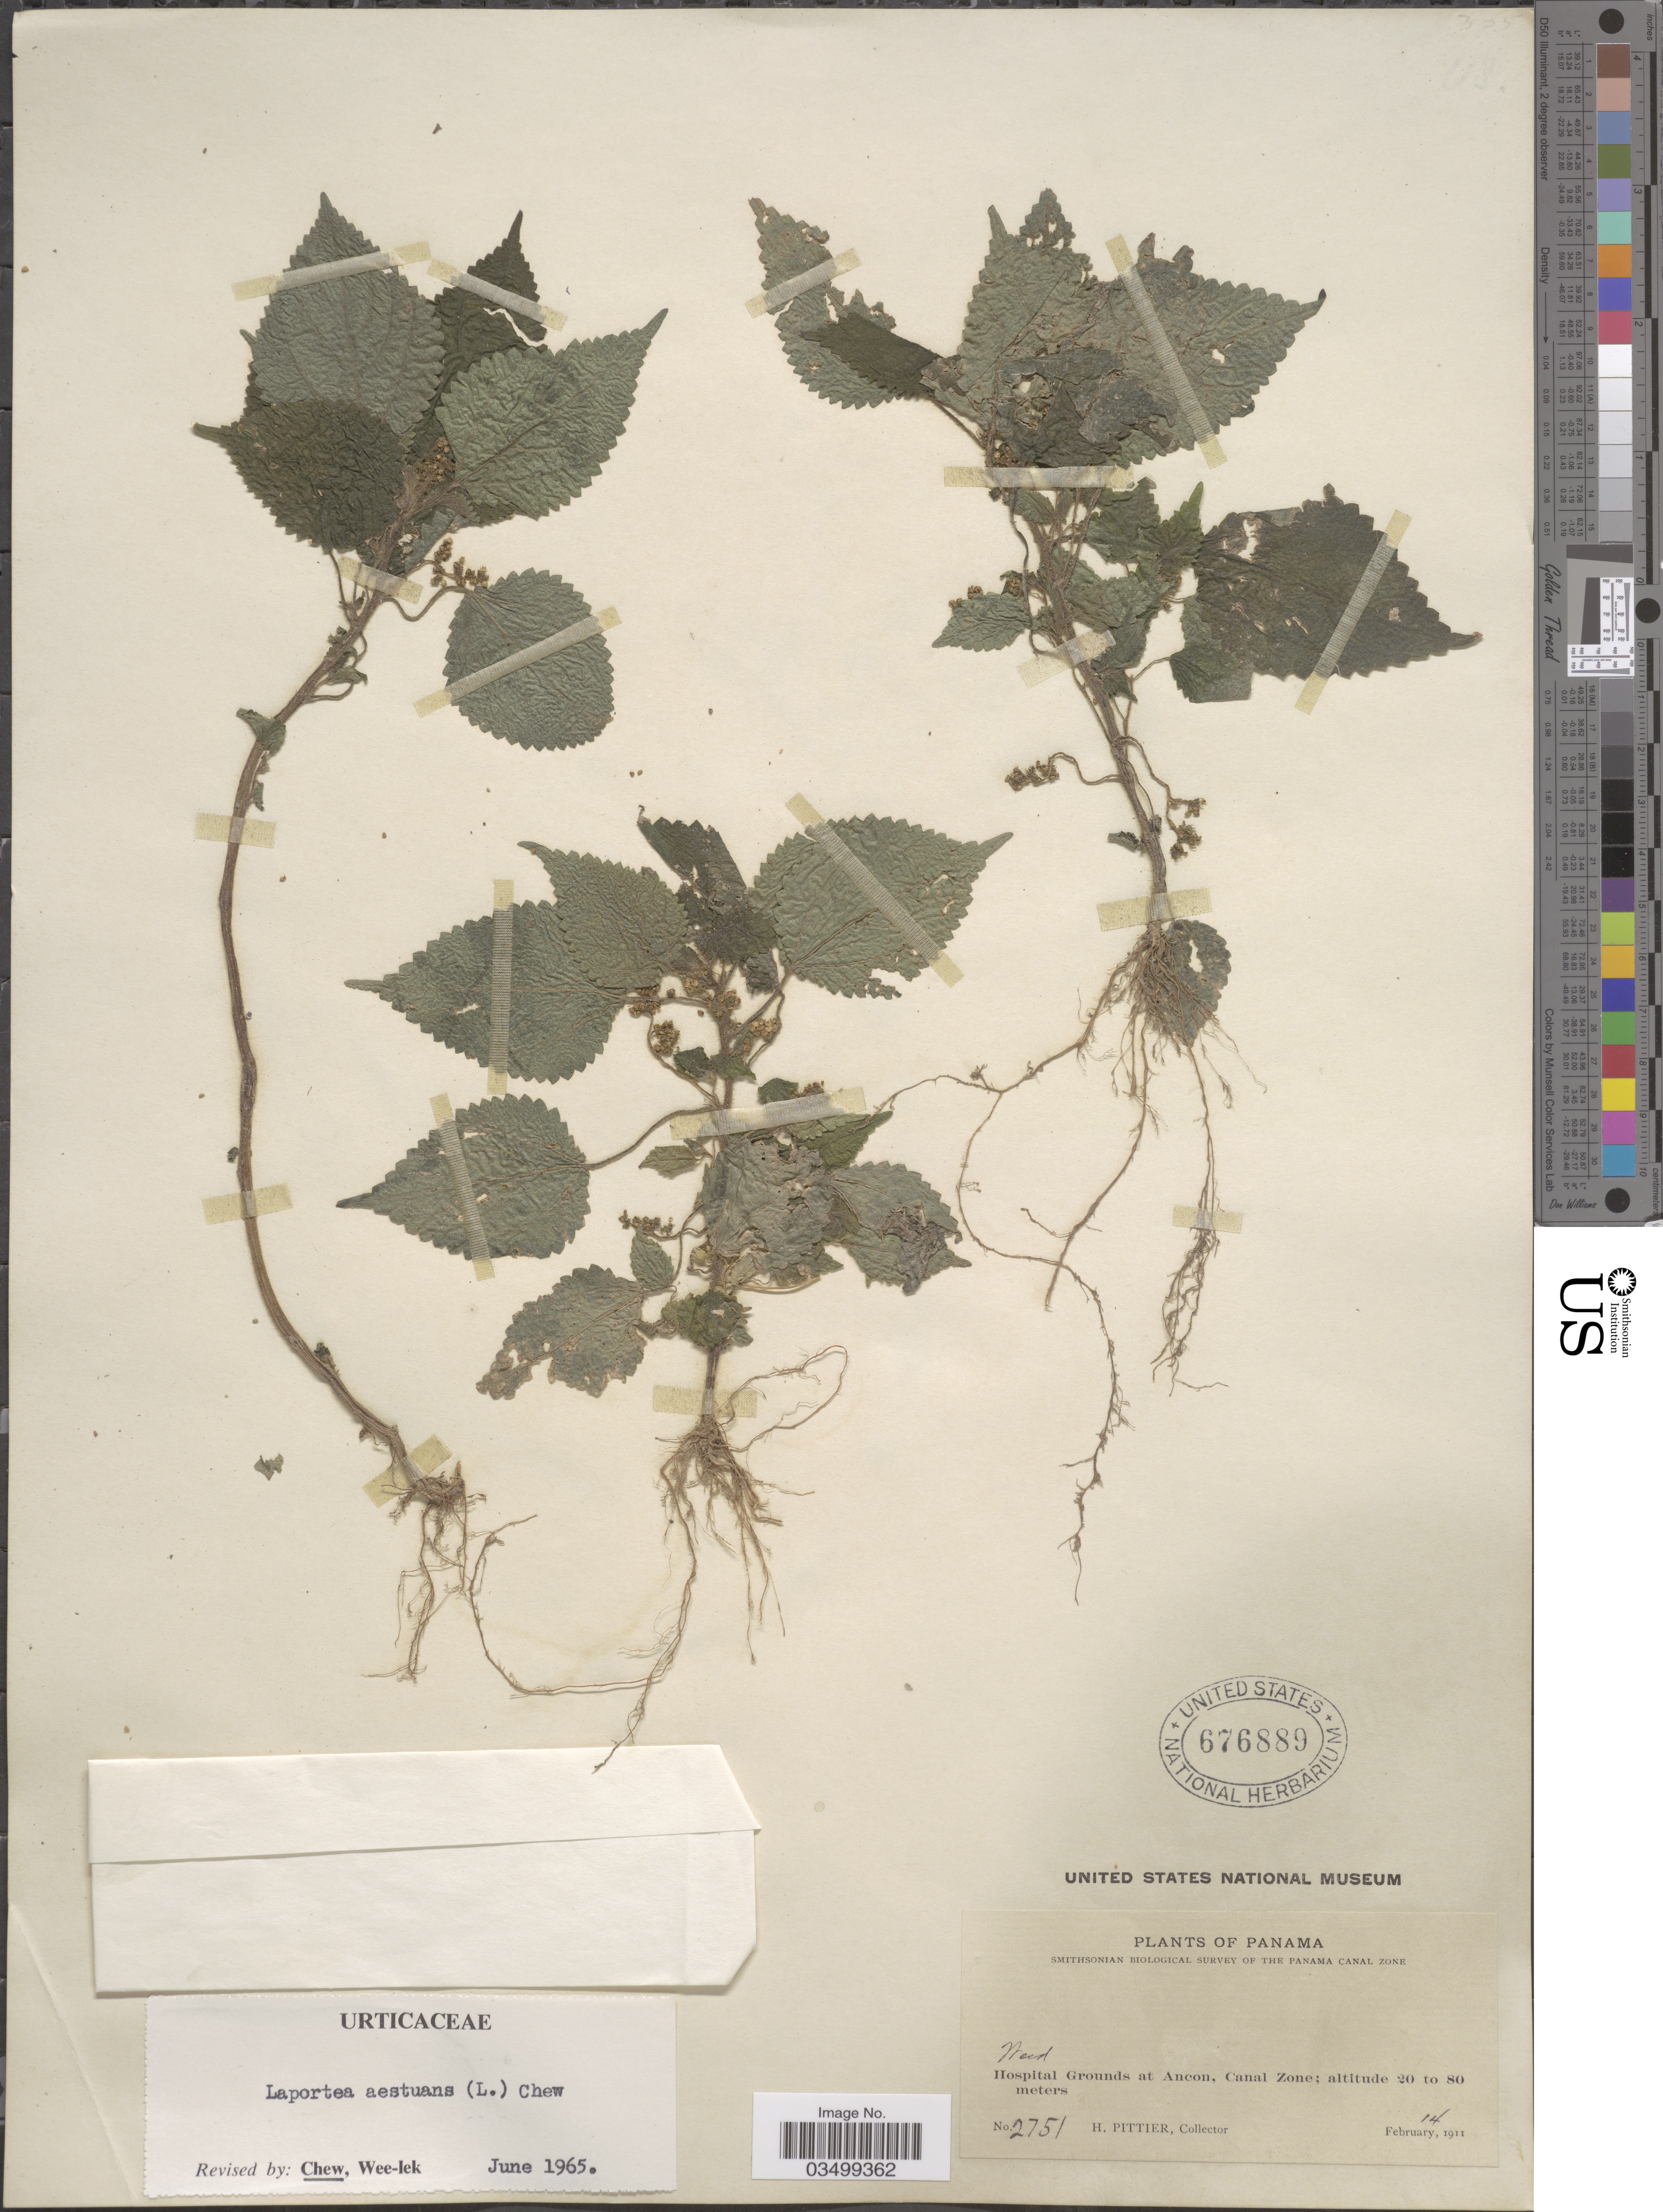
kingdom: Plantae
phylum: Tracheophyta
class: Magnoliopsida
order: Rosales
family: Urticaceae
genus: Laportea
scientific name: Laportea aestuans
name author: (L.) Chew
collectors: H. F. Pittier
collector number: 2751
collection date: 1911-02-14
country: Panama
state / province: Colón / Panamá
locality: Hospital Grounds at Ancon, Canal Zone.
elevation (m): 20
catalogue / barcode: US 676889